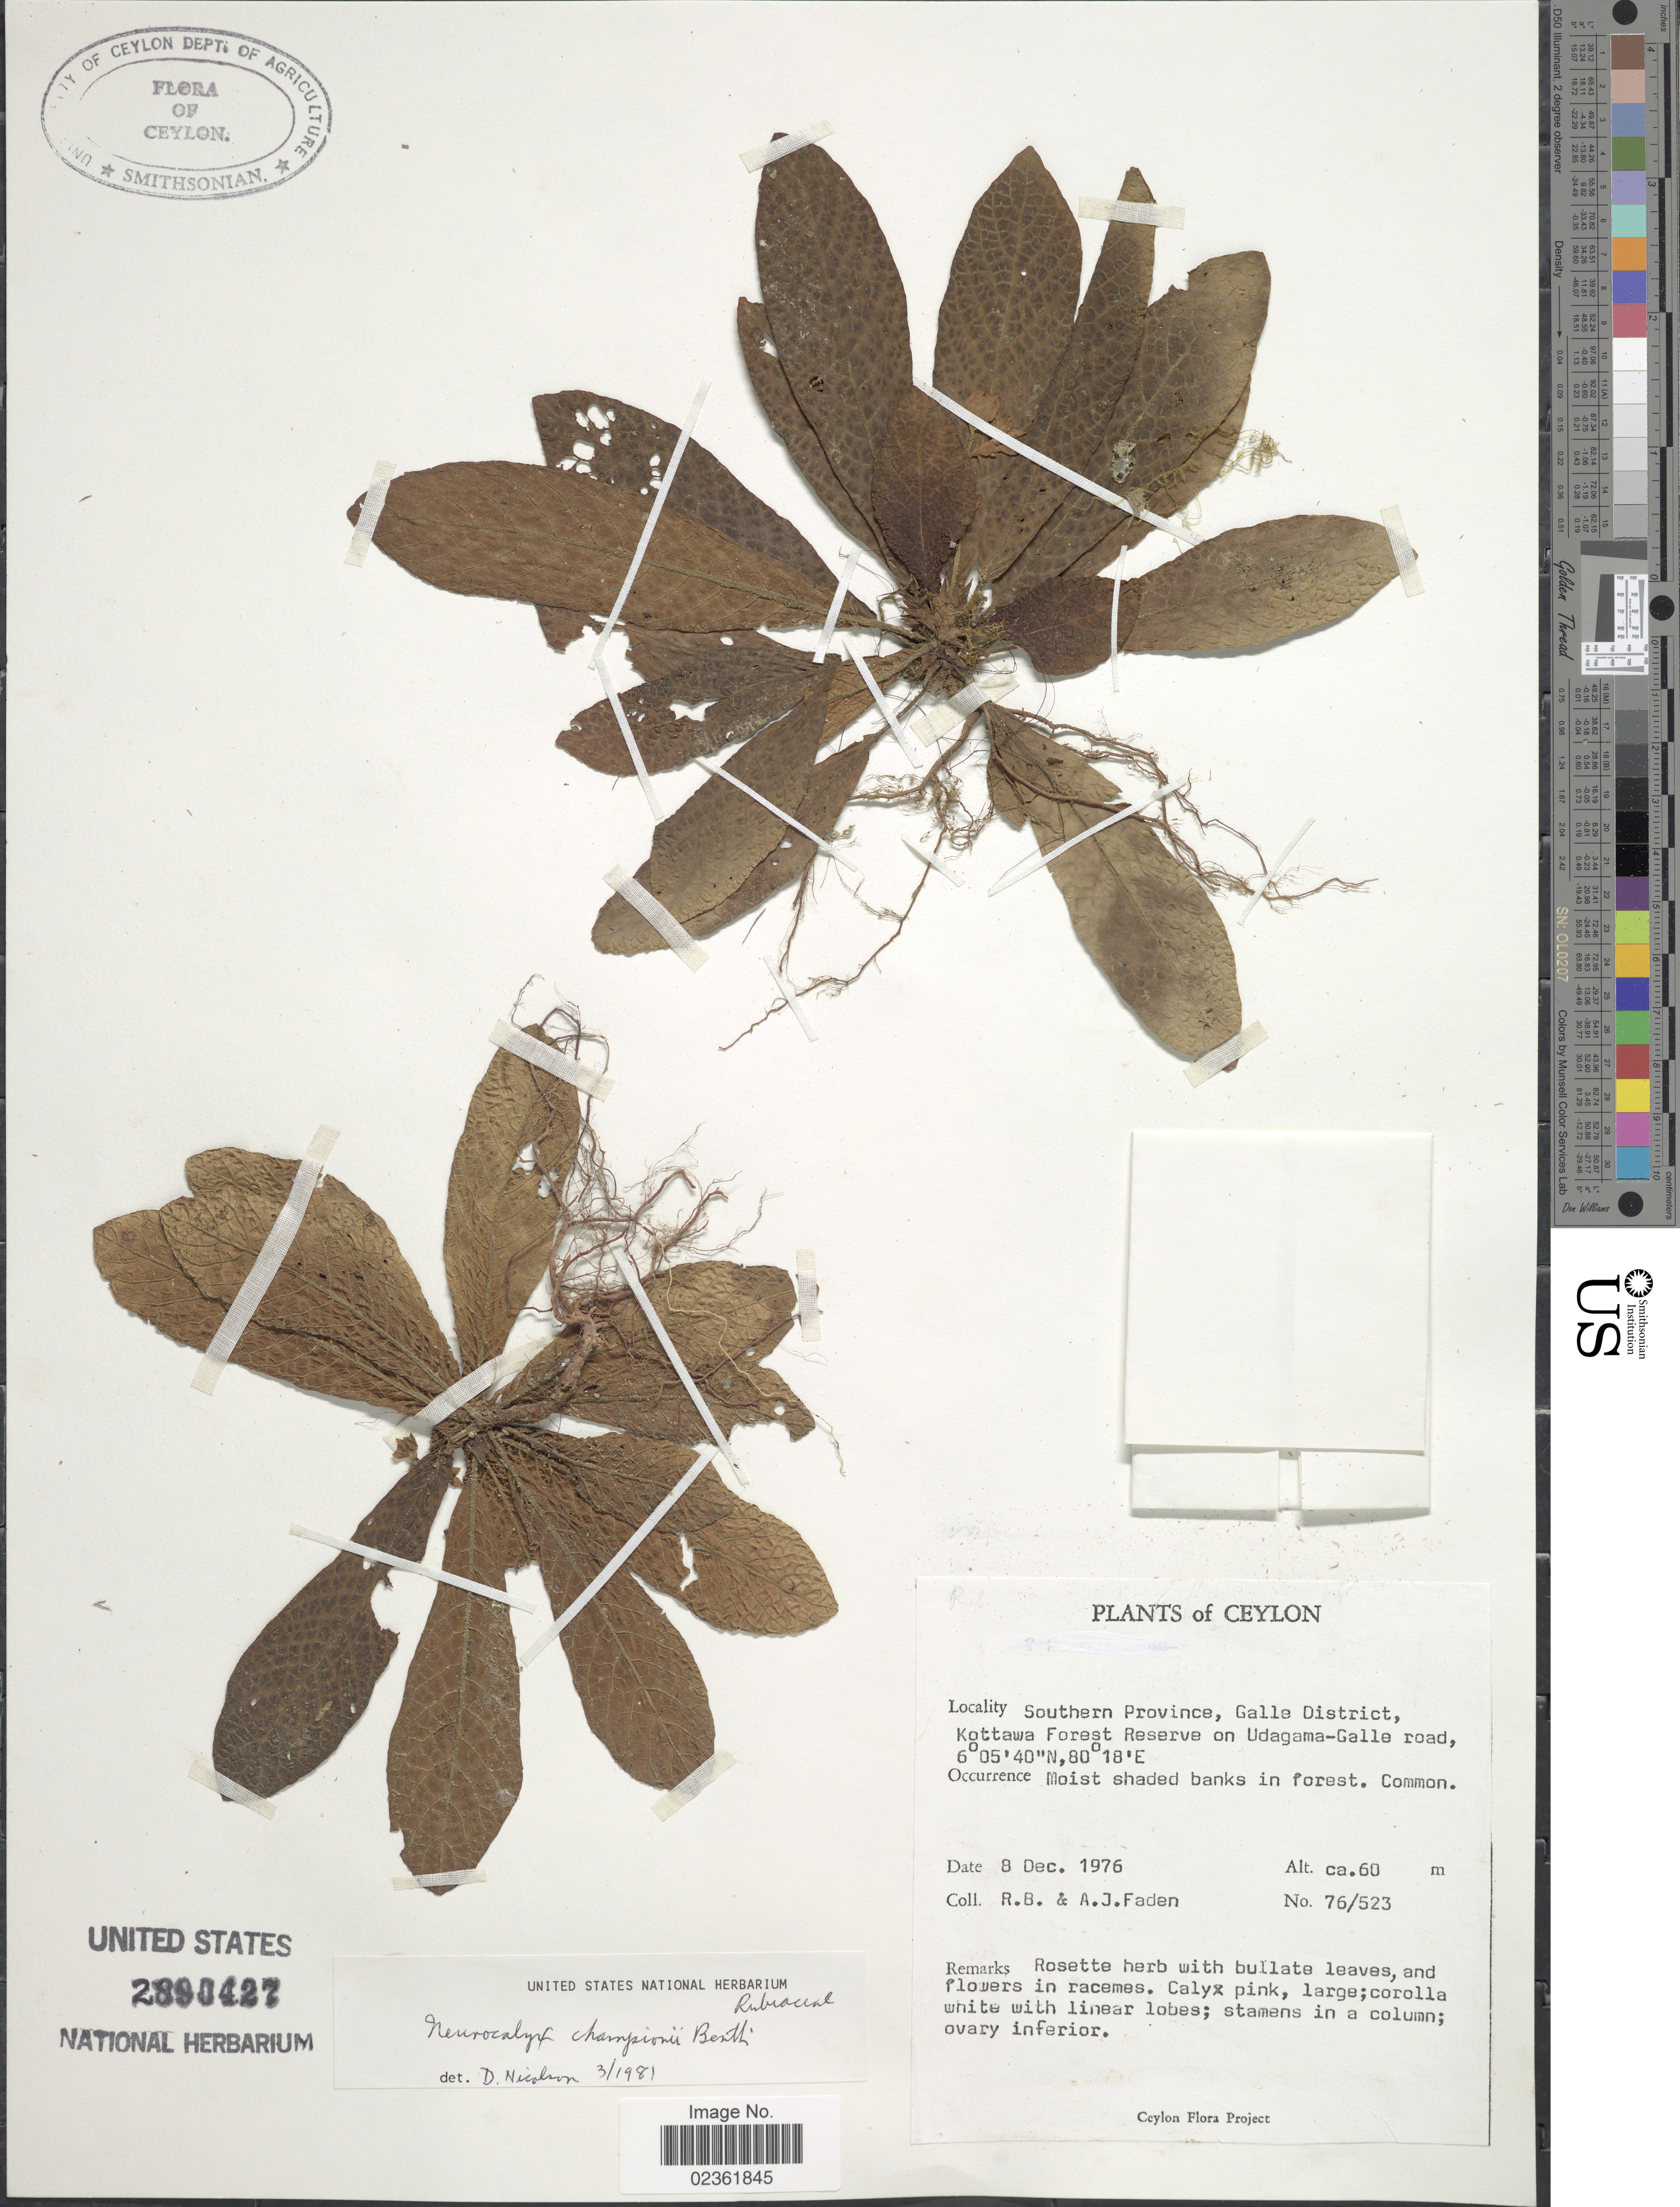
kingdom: Plantae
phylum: Tracheophyta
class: Magnoliopsida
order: Gentianales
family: Rubiaceae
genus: Neurocalyx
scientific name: Neurocalyx championii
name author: Benth. ex Thwaites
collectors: R. B. Faden & A. J. Faden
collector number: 76/523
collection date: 1976-12-08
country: Sri Lanka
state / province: Southern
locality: Ceylon, Galle District, Kottawa Forest Reserve on Udagama-Galle road, moist shaded banks in forest.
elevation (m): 60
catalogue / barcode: US 2880427